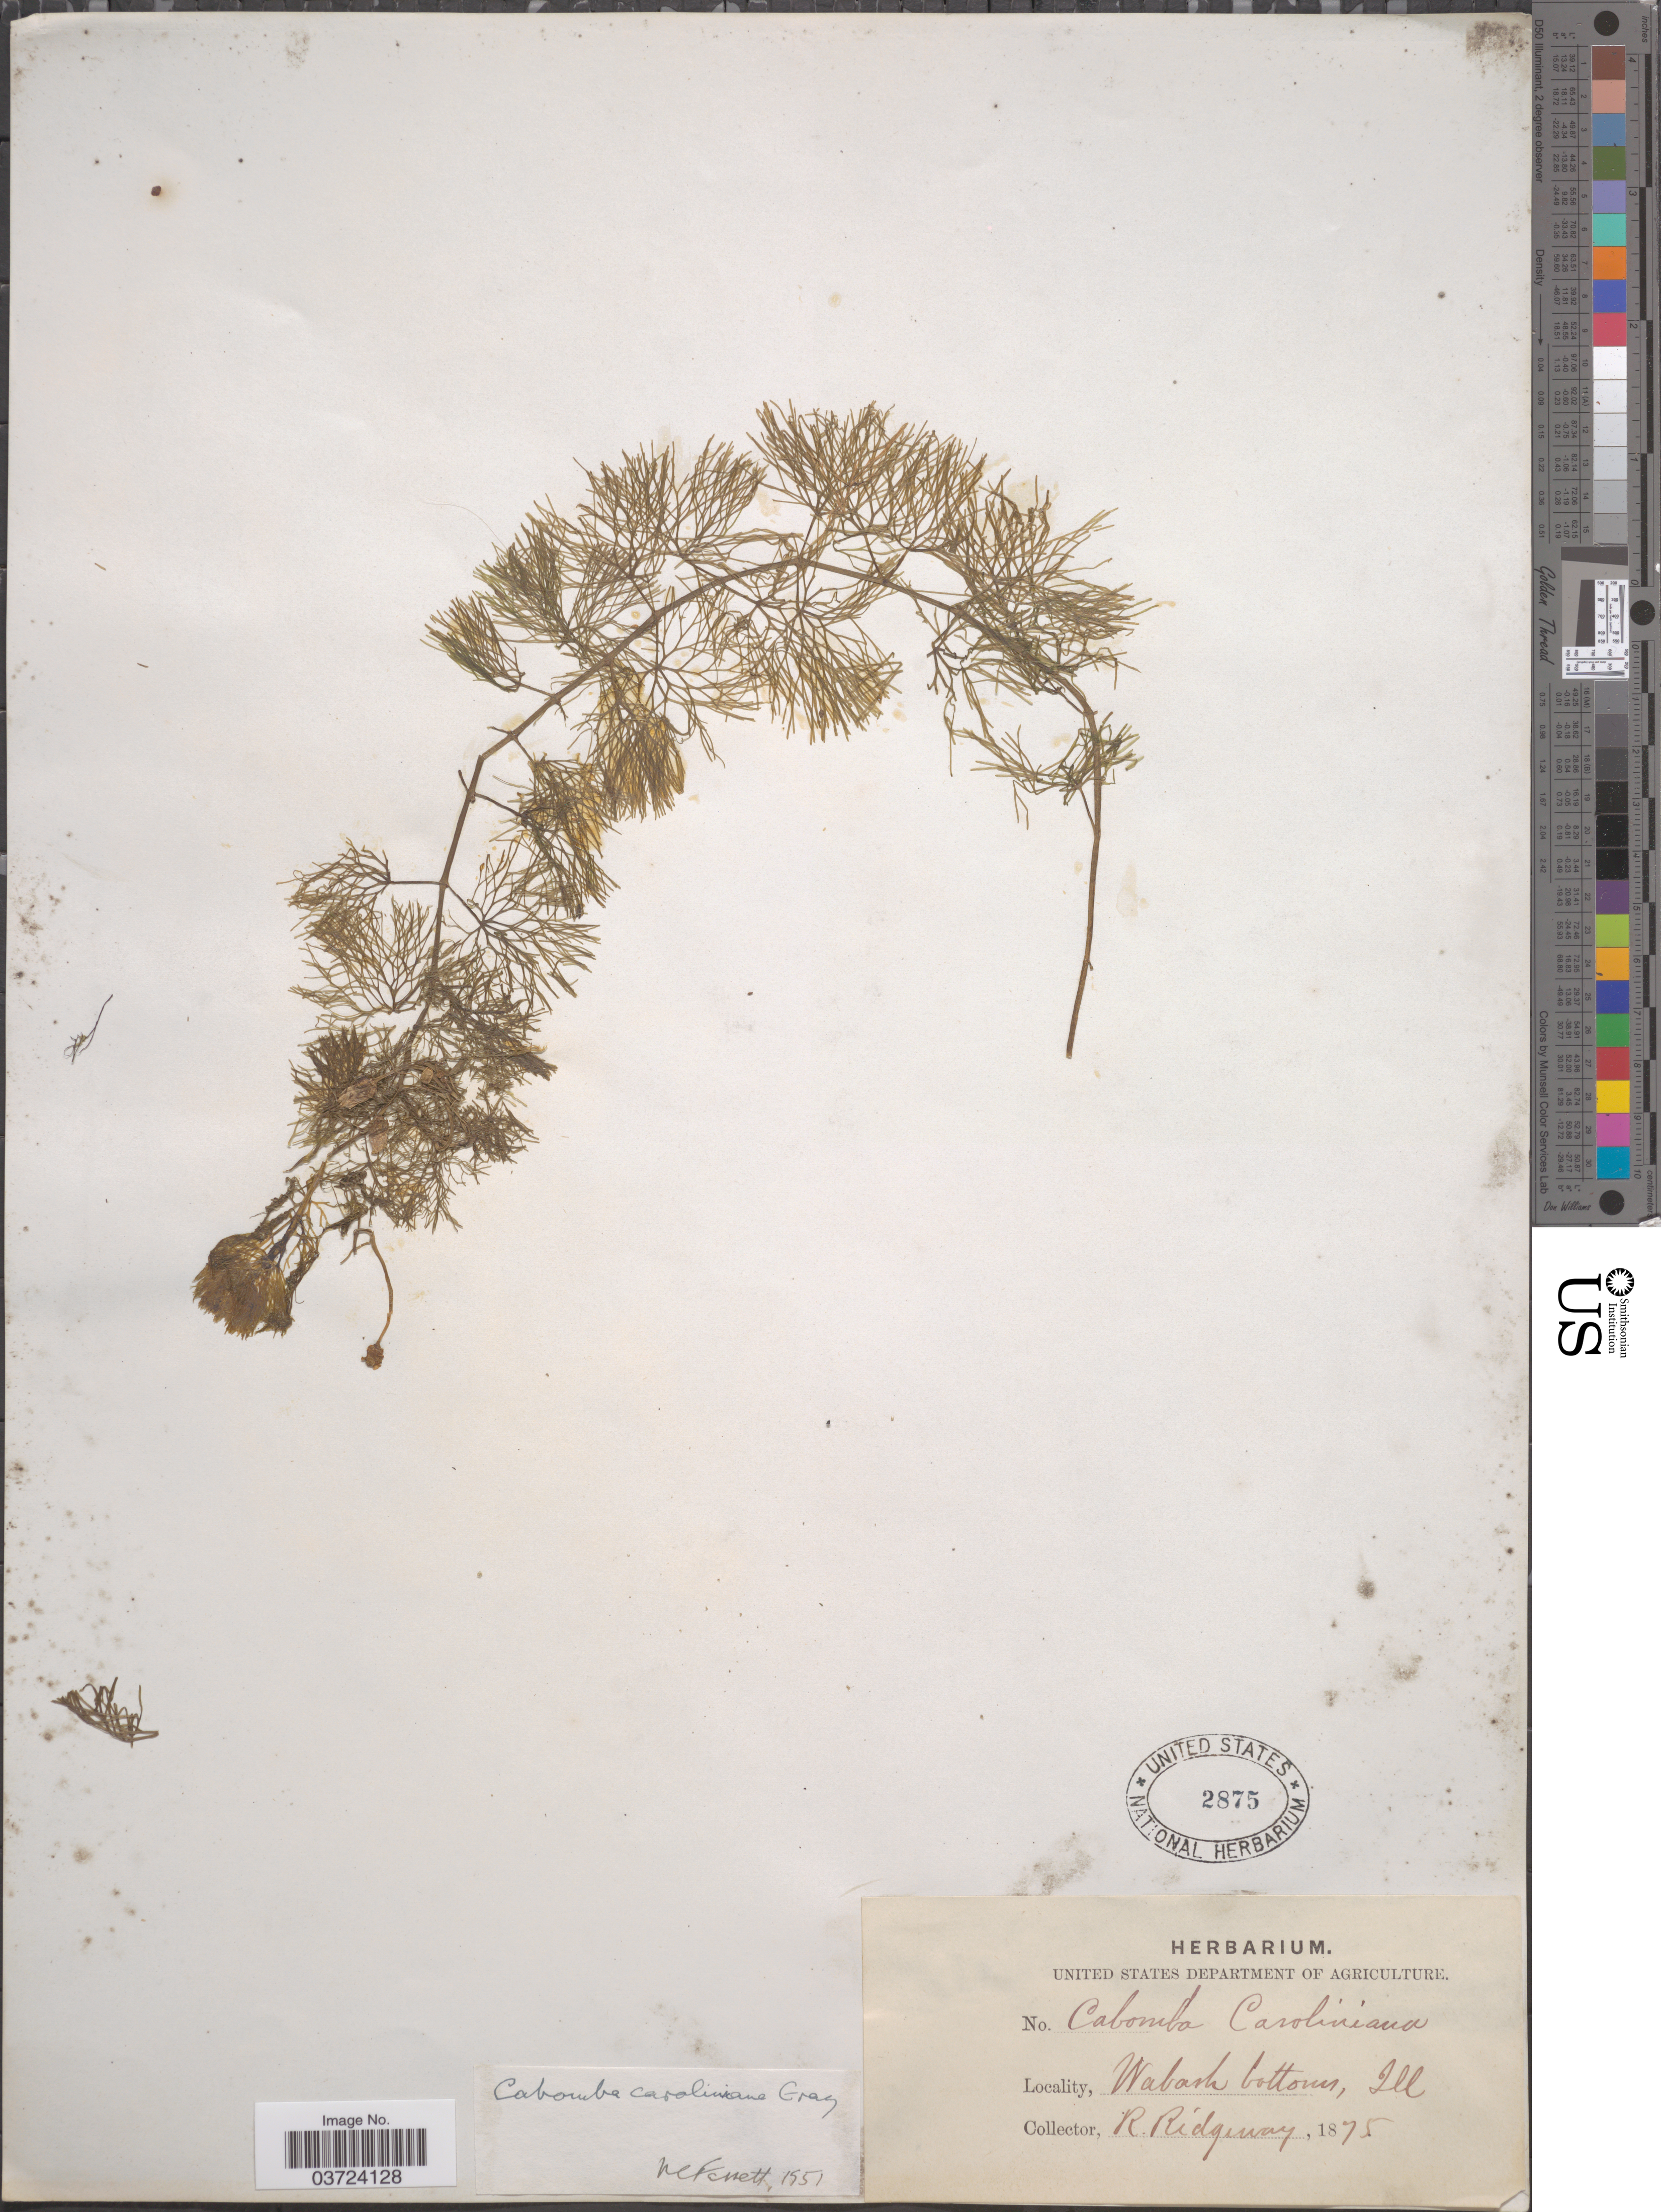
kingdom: Plantae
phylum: Tracheophyta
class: Magnoliopsida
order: Nymphaeales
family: Cabombaceae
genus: Cabomba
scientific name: Cabomba caroliniana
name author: A. Gray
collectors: R. Ridgeway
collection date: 1875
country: United States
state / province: Illinois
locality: Wabash bottoms.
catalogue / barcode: US 2875